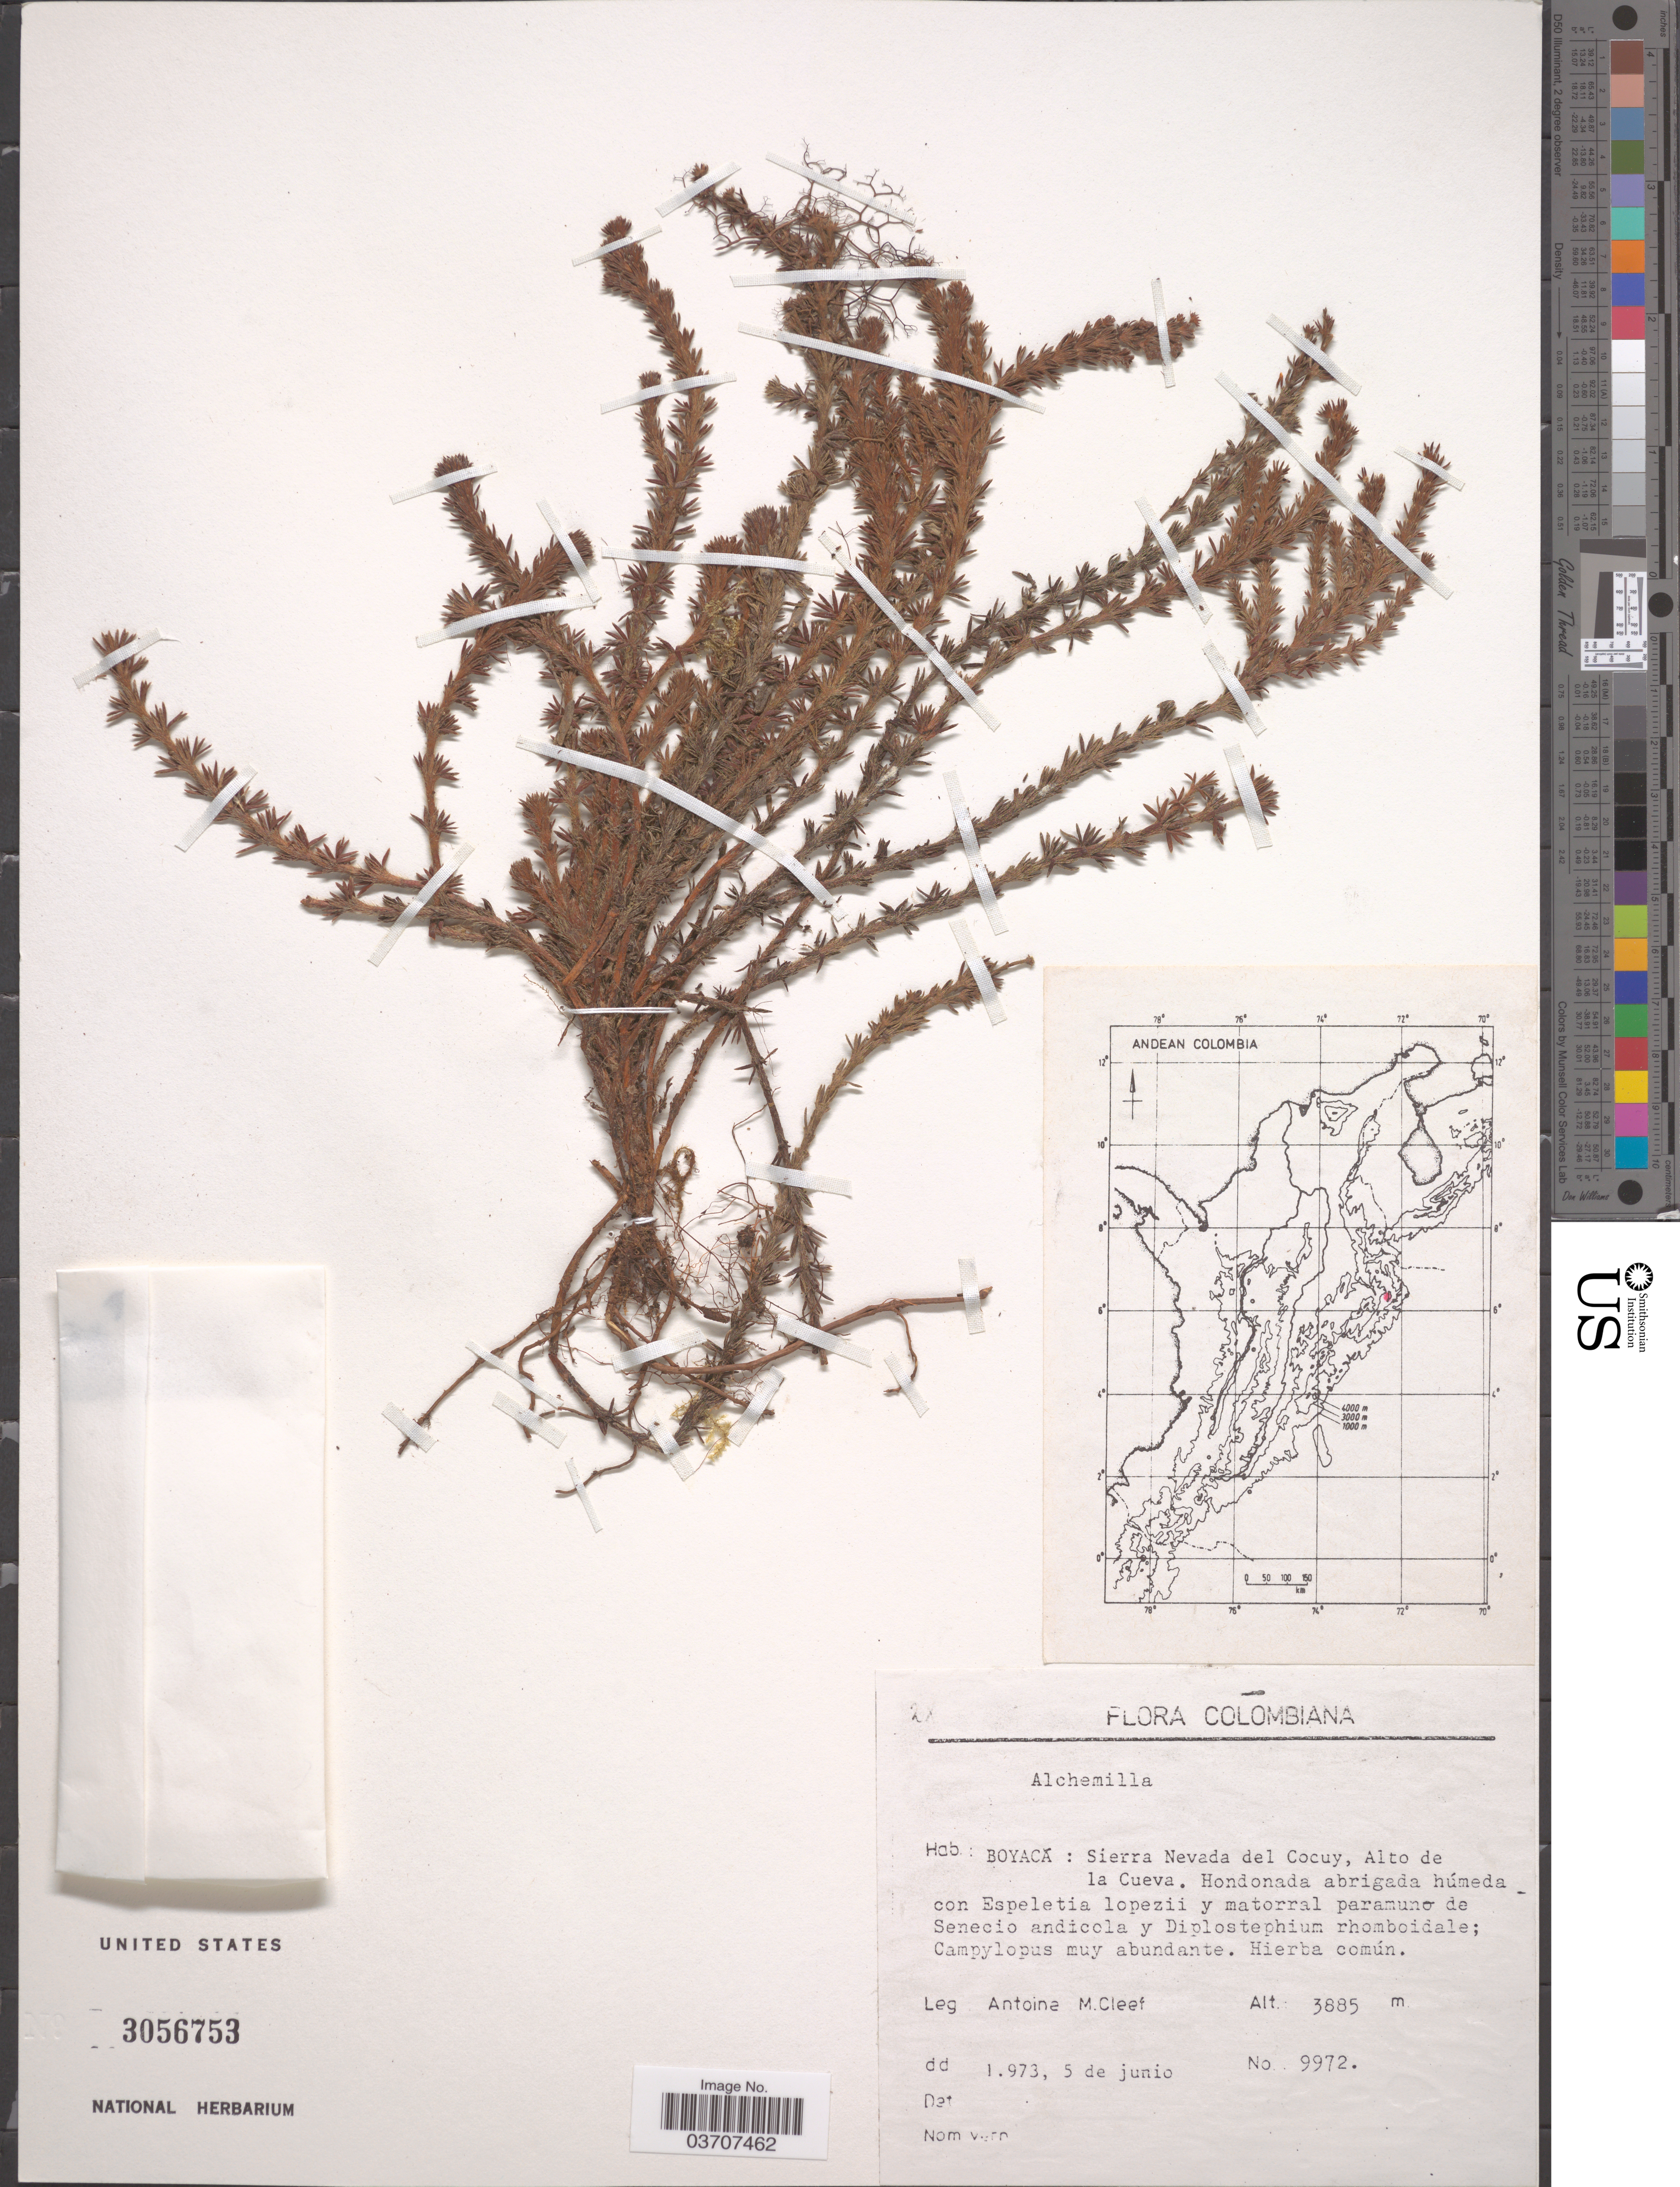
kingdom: Plantae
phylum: Tracheophyta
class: Magnoliopsida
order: Rosales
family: Rosaceae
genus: Alchemilla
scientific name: Alchemilla hispidula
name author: L.M. Perry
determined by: Dorr, L. J., (BOT), Smithsonian Institution - National Museum of Natural History (UNITED STATES)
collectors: A. M. Cleef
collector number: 9972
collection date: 1973-06-05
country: Colombia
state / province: Boyacá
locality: Sierra Nevada del Cocuy, Alto de la Cueva.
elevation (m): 3885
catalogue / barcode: US 3056753